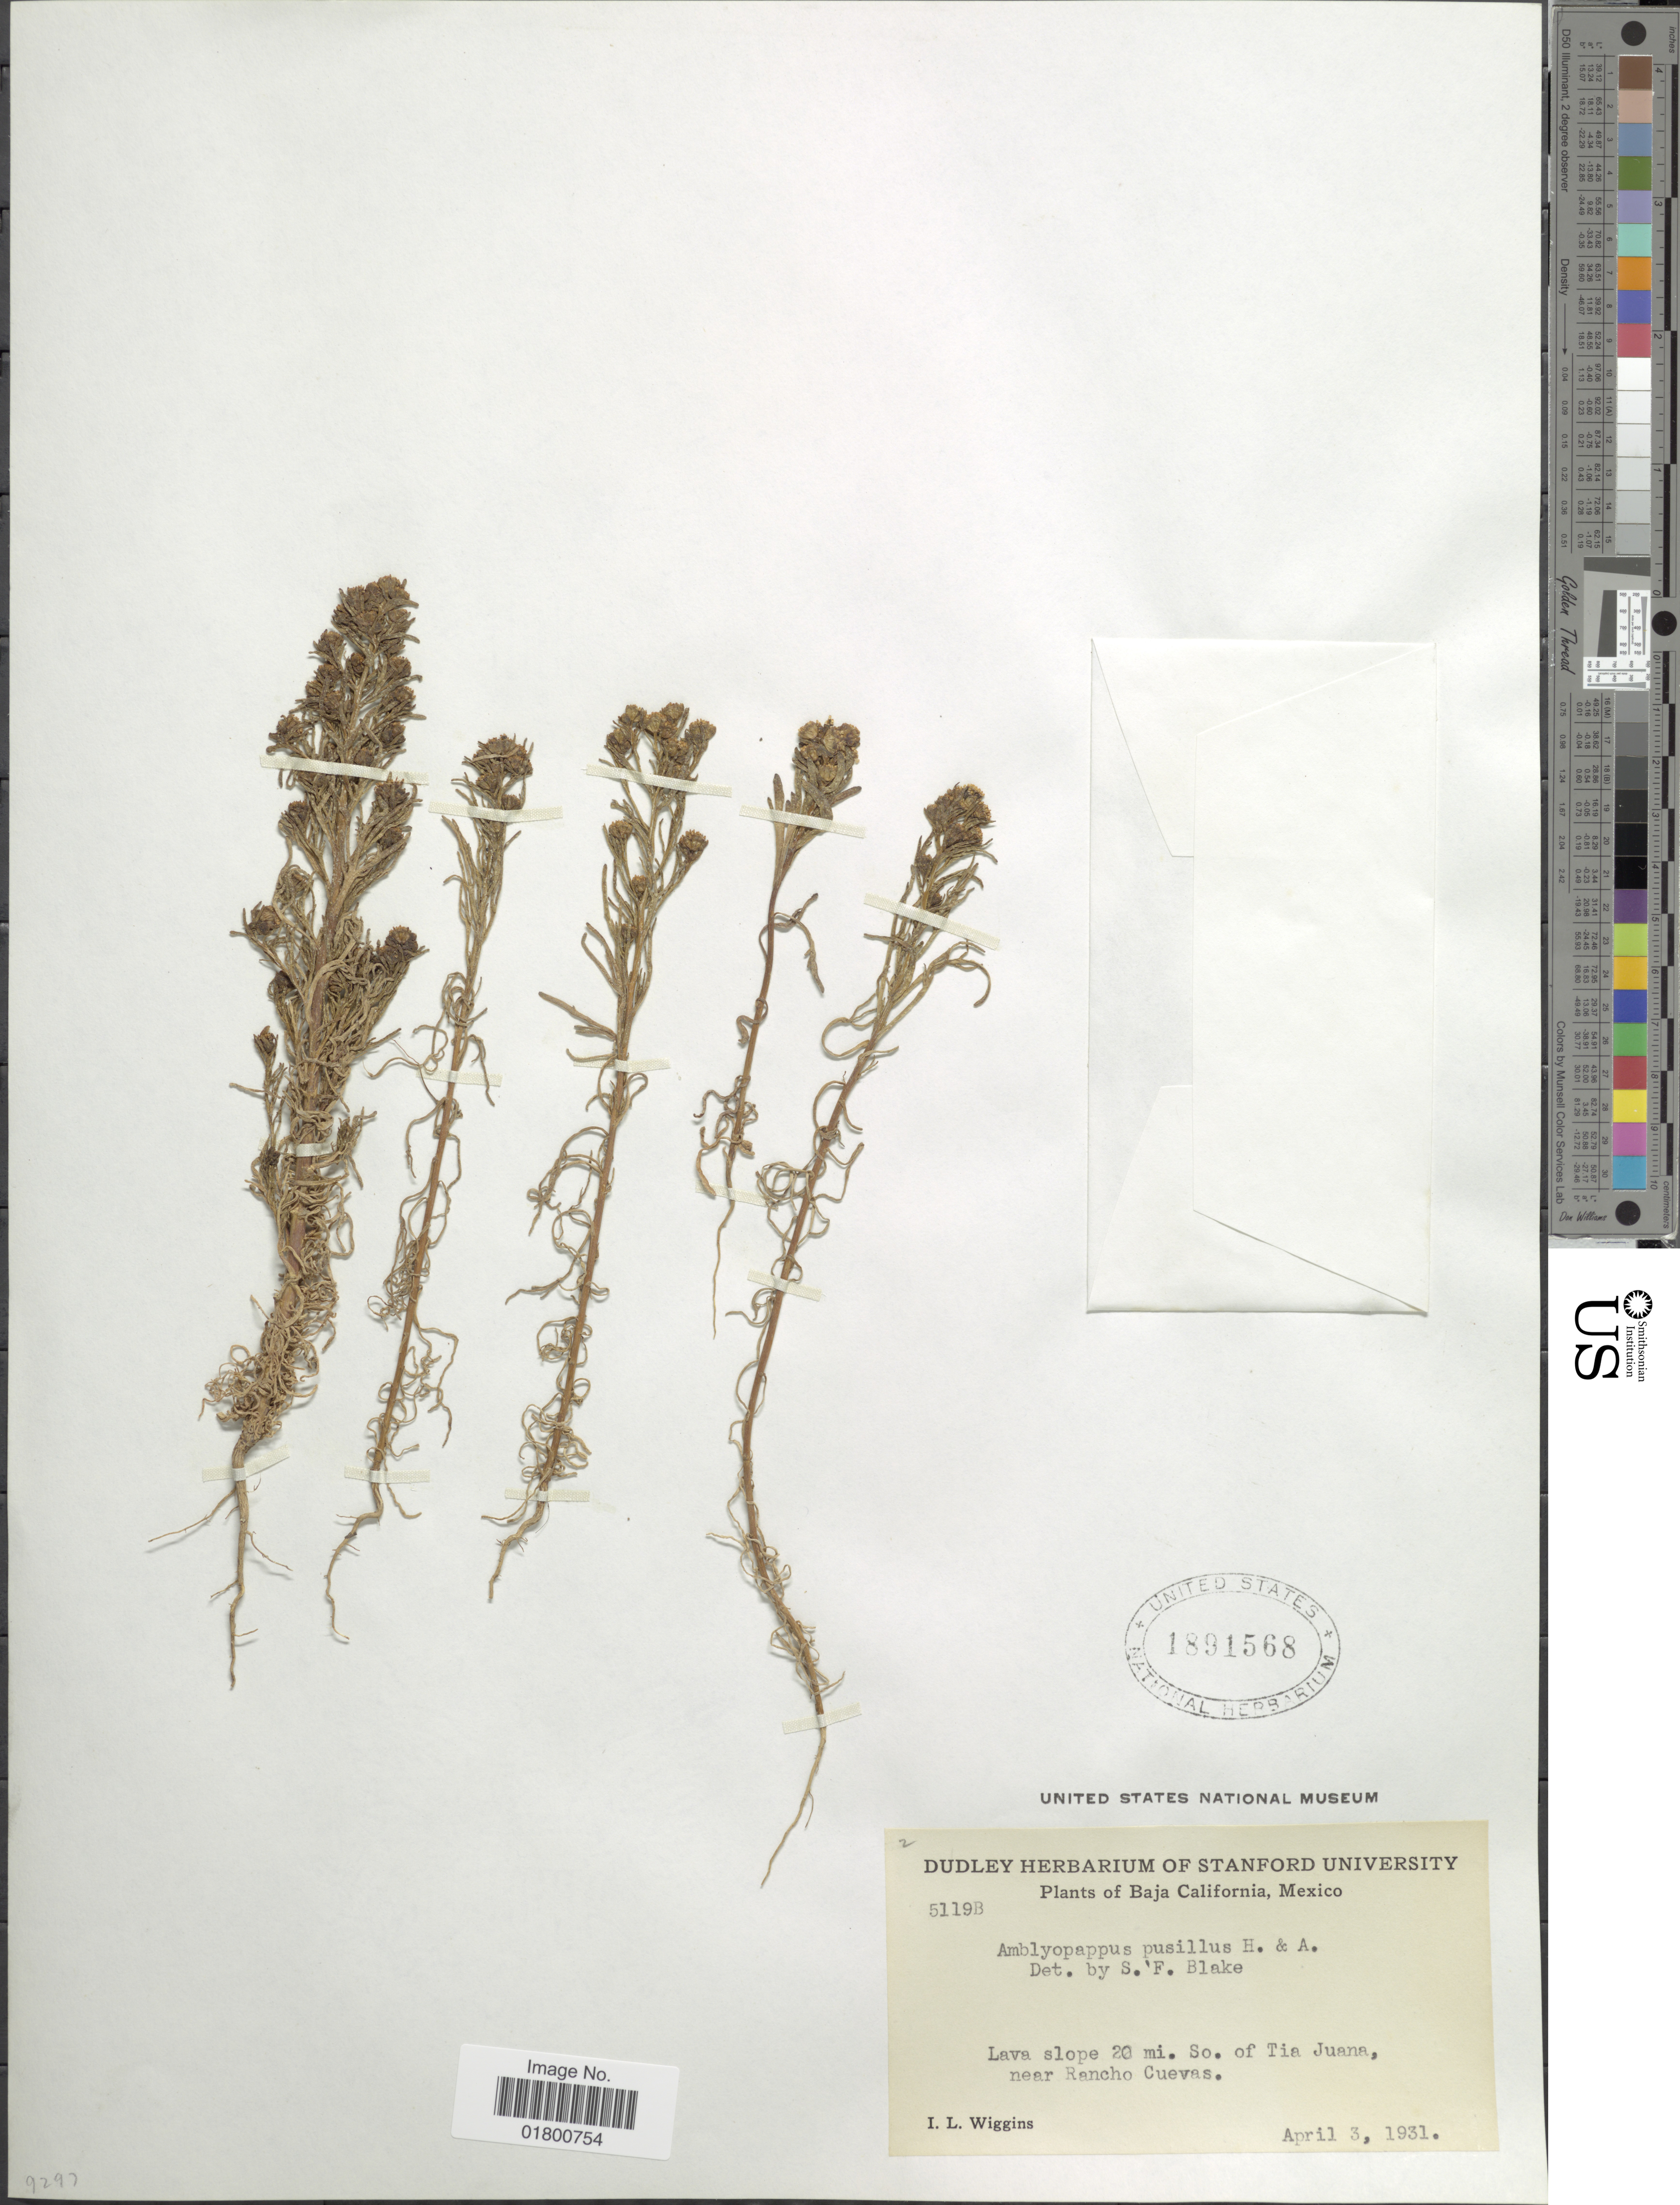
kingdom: Plantae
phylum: Tracheophyta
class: Magnoliopsida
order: Asterales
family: Asteraceae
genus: Amblyopappus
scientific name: Amblyopappus pusillus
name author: Hook. & Arn.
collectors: I. L. Wiggins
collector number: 5119B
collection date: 1931-04-03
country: Mexico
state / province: Baja California Sur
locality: Baja California, Mexico, Lava slope 20 mi. So. of Tia Juana, near Rancho Cuevas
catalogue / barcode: US 1891568